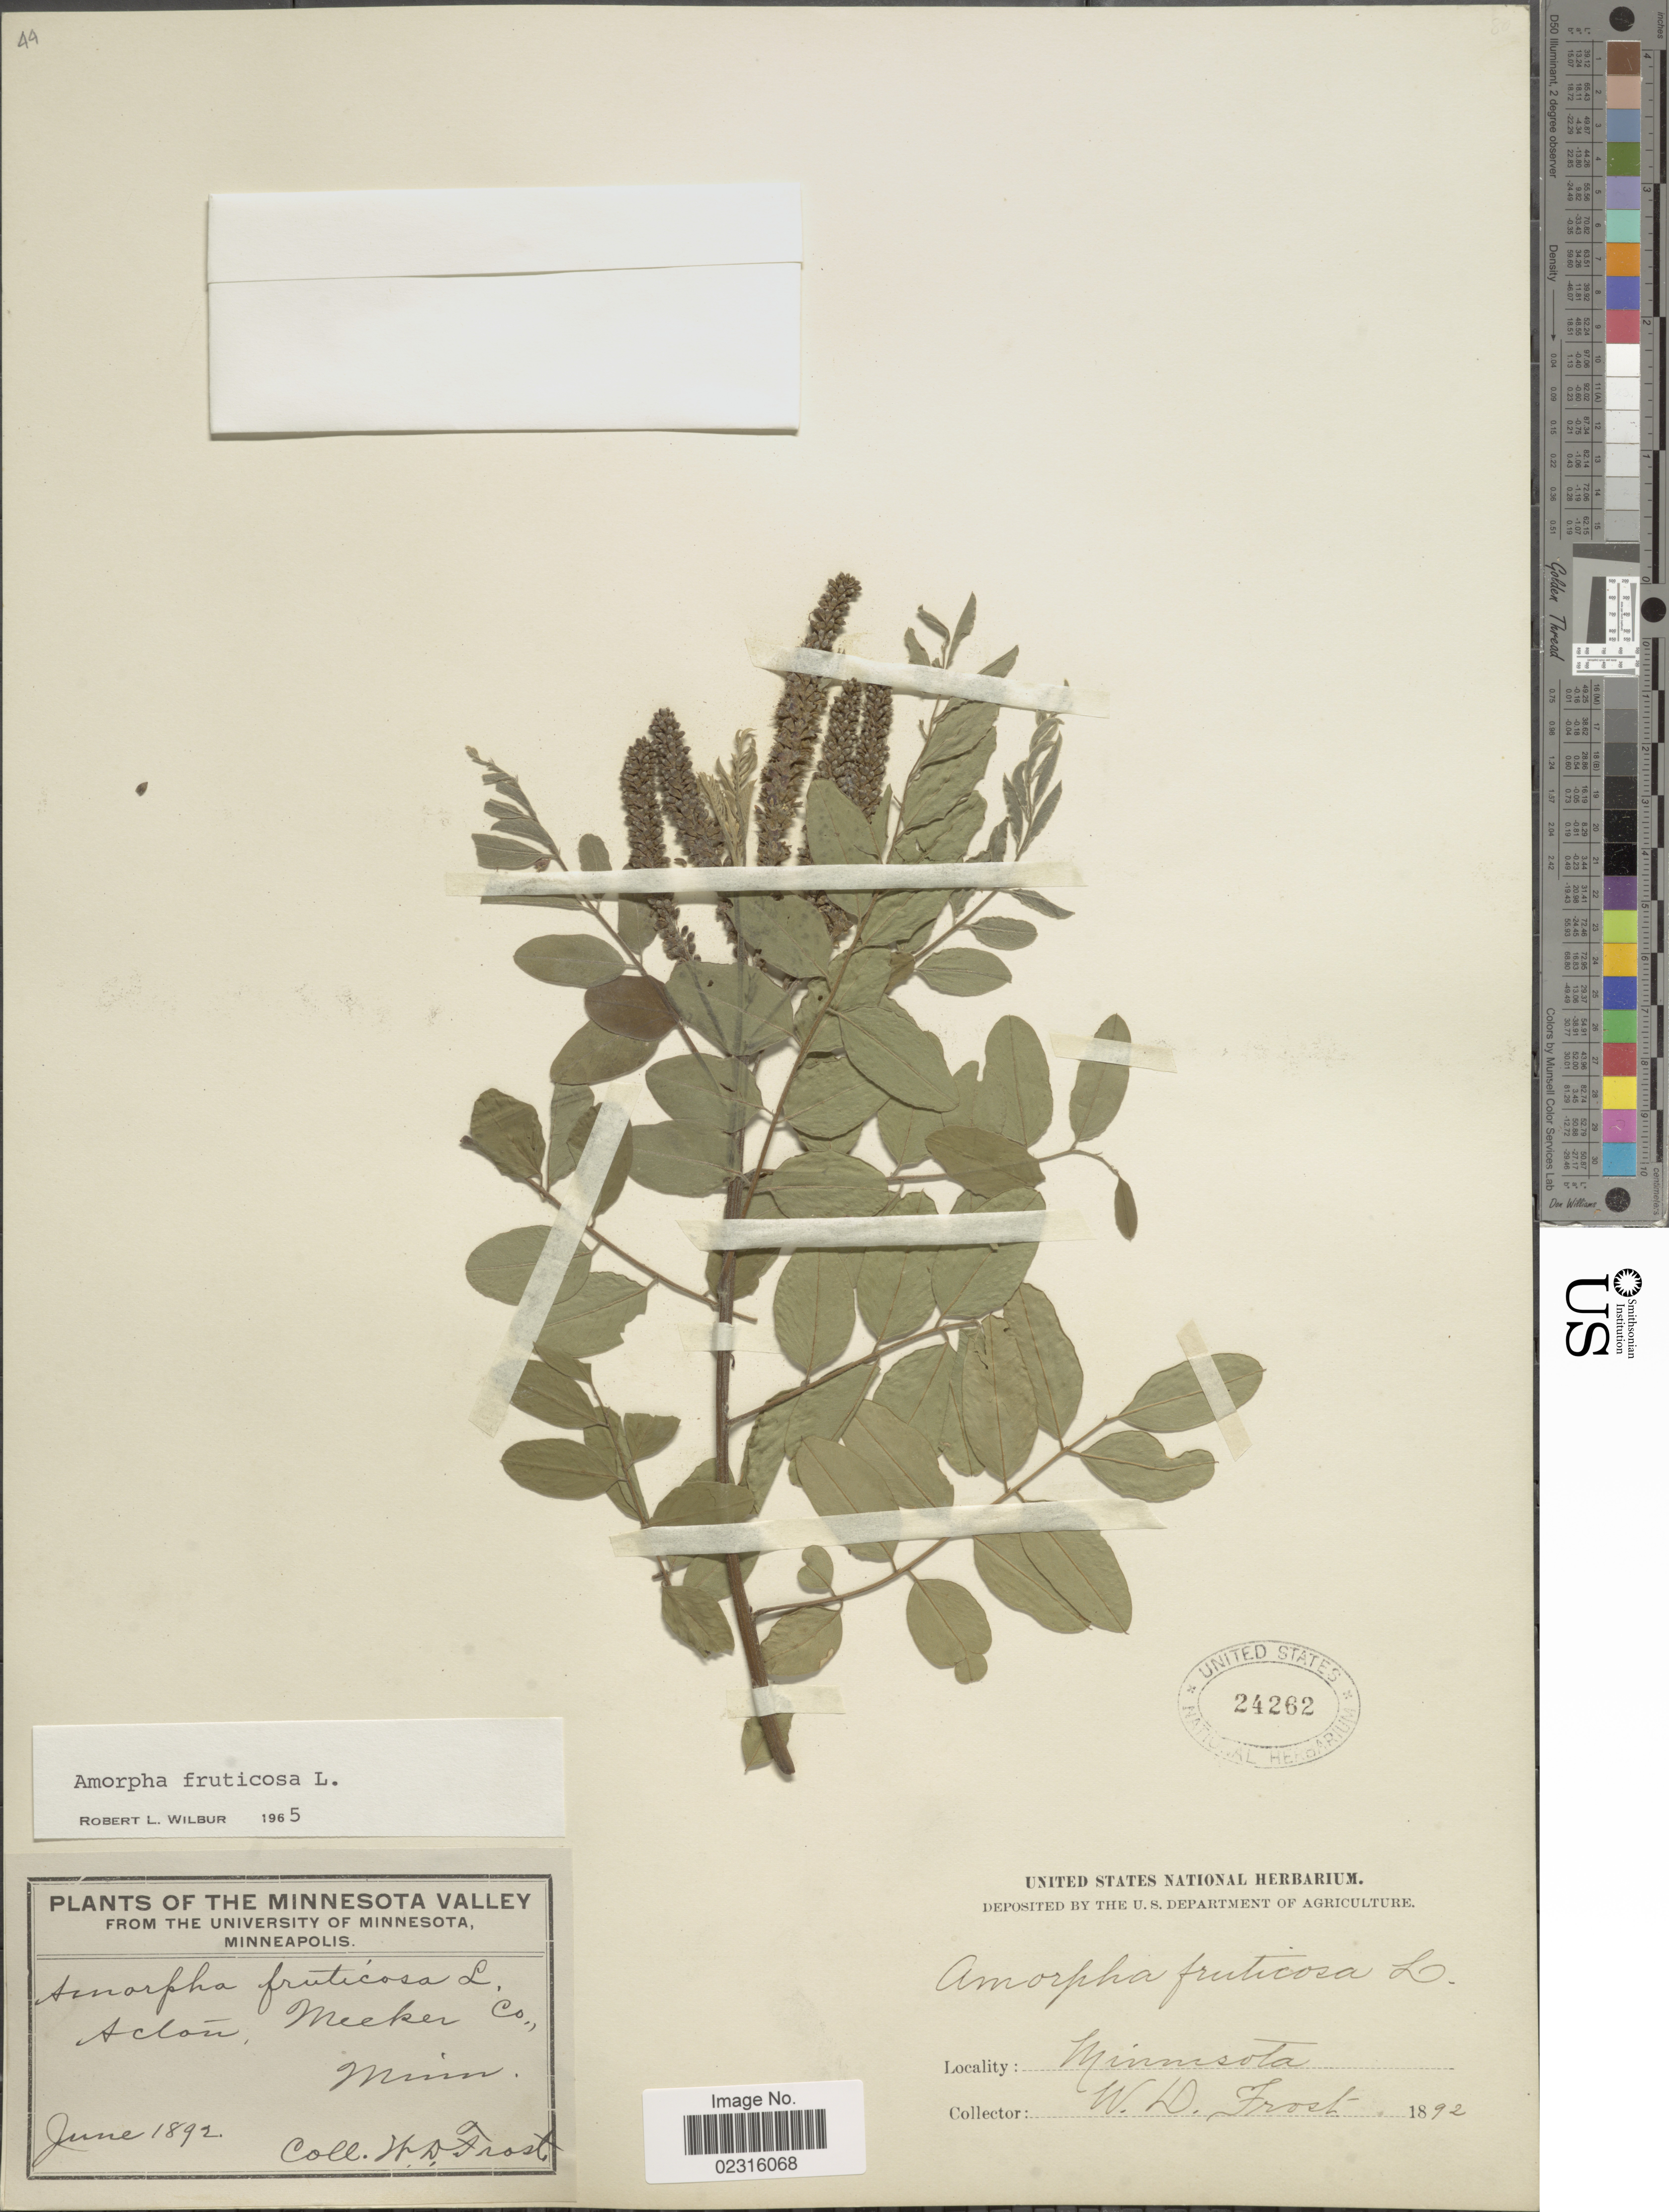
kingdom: Plantae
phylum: Tracheophyta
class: Magnoliopsida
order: Fabales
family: Fabaceae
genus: Amorpha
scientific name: Amorpha fruticosa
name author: L.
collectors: W. Frost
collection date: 1892-06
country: United States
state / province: Minnesota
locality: Minnesota Valley, Acton, Meeker Co.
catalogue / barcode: US 24262